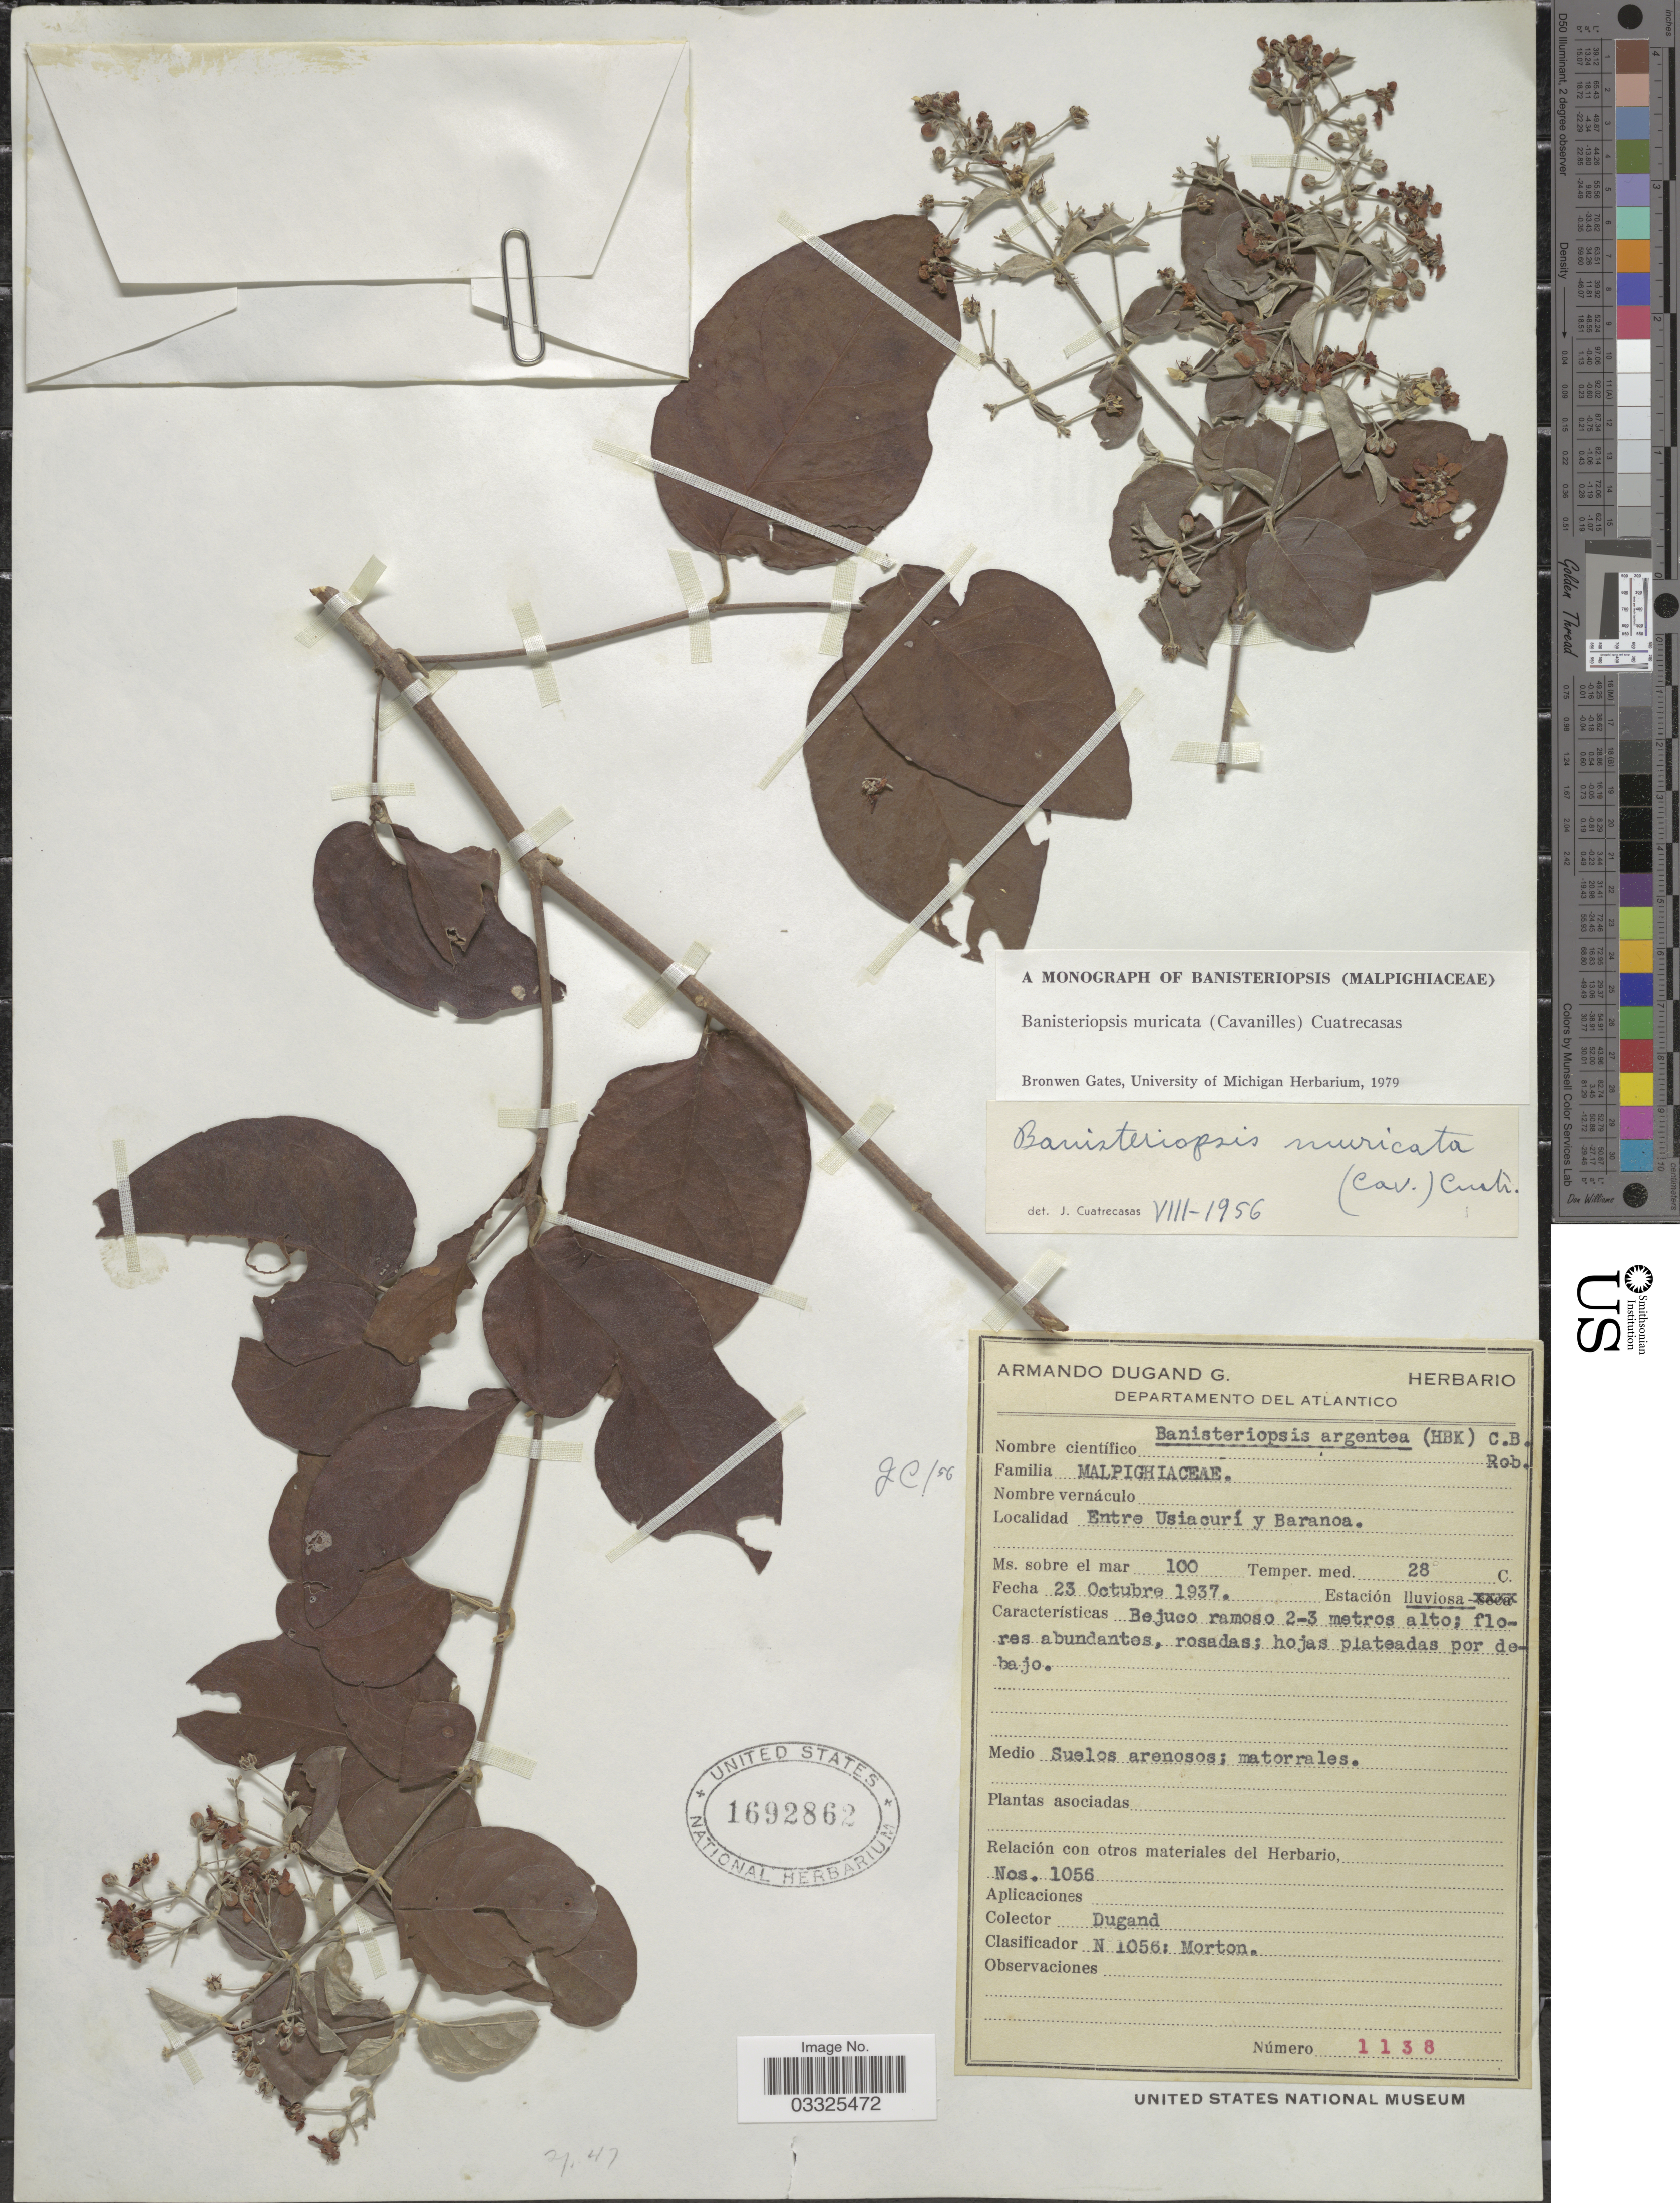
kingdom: Plantae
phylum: Tracheophyta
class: Magnoliopsida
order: Malpighiales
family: Malpighiaceae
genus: Banisteriopsis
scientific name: Banisteriopsis muricata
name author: (Cav.) Cuatrec.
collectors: A. Dugand G.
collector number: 1138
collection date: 1937-10-23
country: Colombia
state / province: Atlántico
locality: Departamento del Atlantico, Entre Usiacurí y Baranoa.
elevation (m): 100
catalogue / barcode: US 1692862